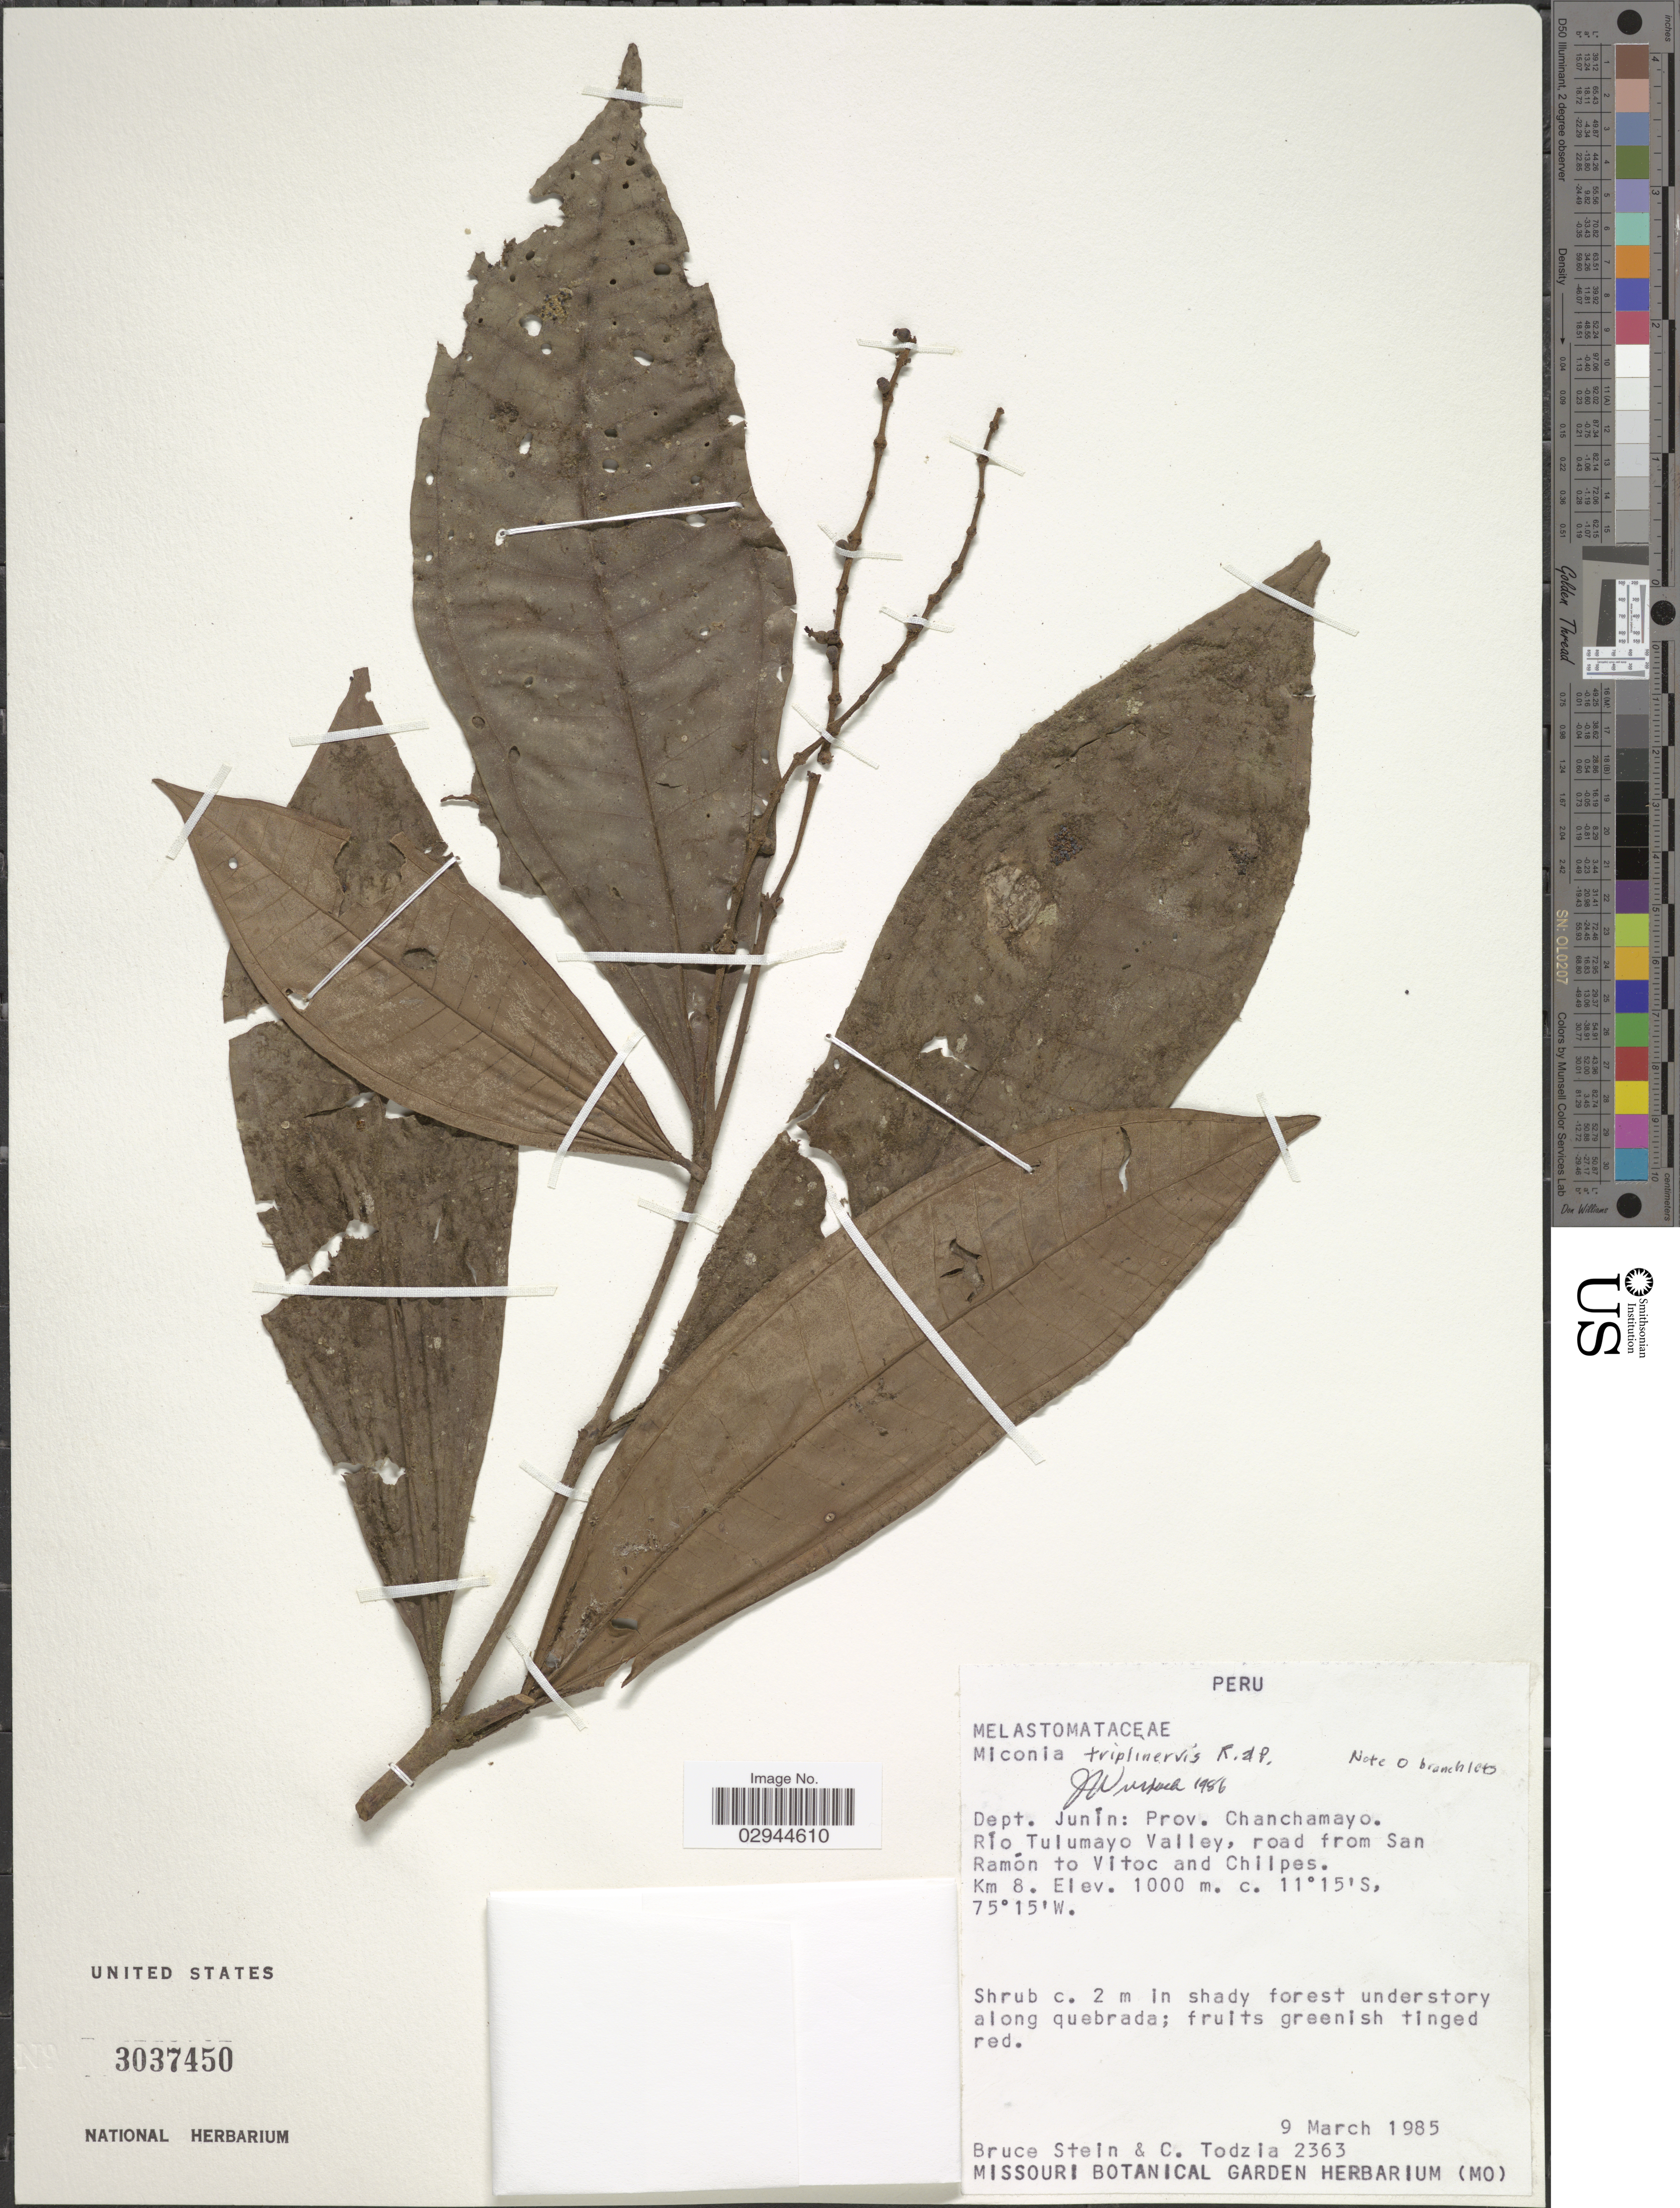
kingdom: Plantae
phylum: Tracheophyta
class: Magnoliopsida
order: Myrtales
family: Melastomataceae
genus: Miconia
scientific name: Miconia triplinervis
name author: Ruiz & Pav.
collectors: B. A. Stein & C. A. Todzia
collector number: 2363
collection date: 1985-03-09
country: Peru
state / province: Junín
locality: Dept. Junín, Prov. Chanchamayo, Río Tulumayo Valley, road from San Ramón to Vitoc and Chilpes, Km. 8.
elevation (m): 1000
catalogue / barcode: US 3037450